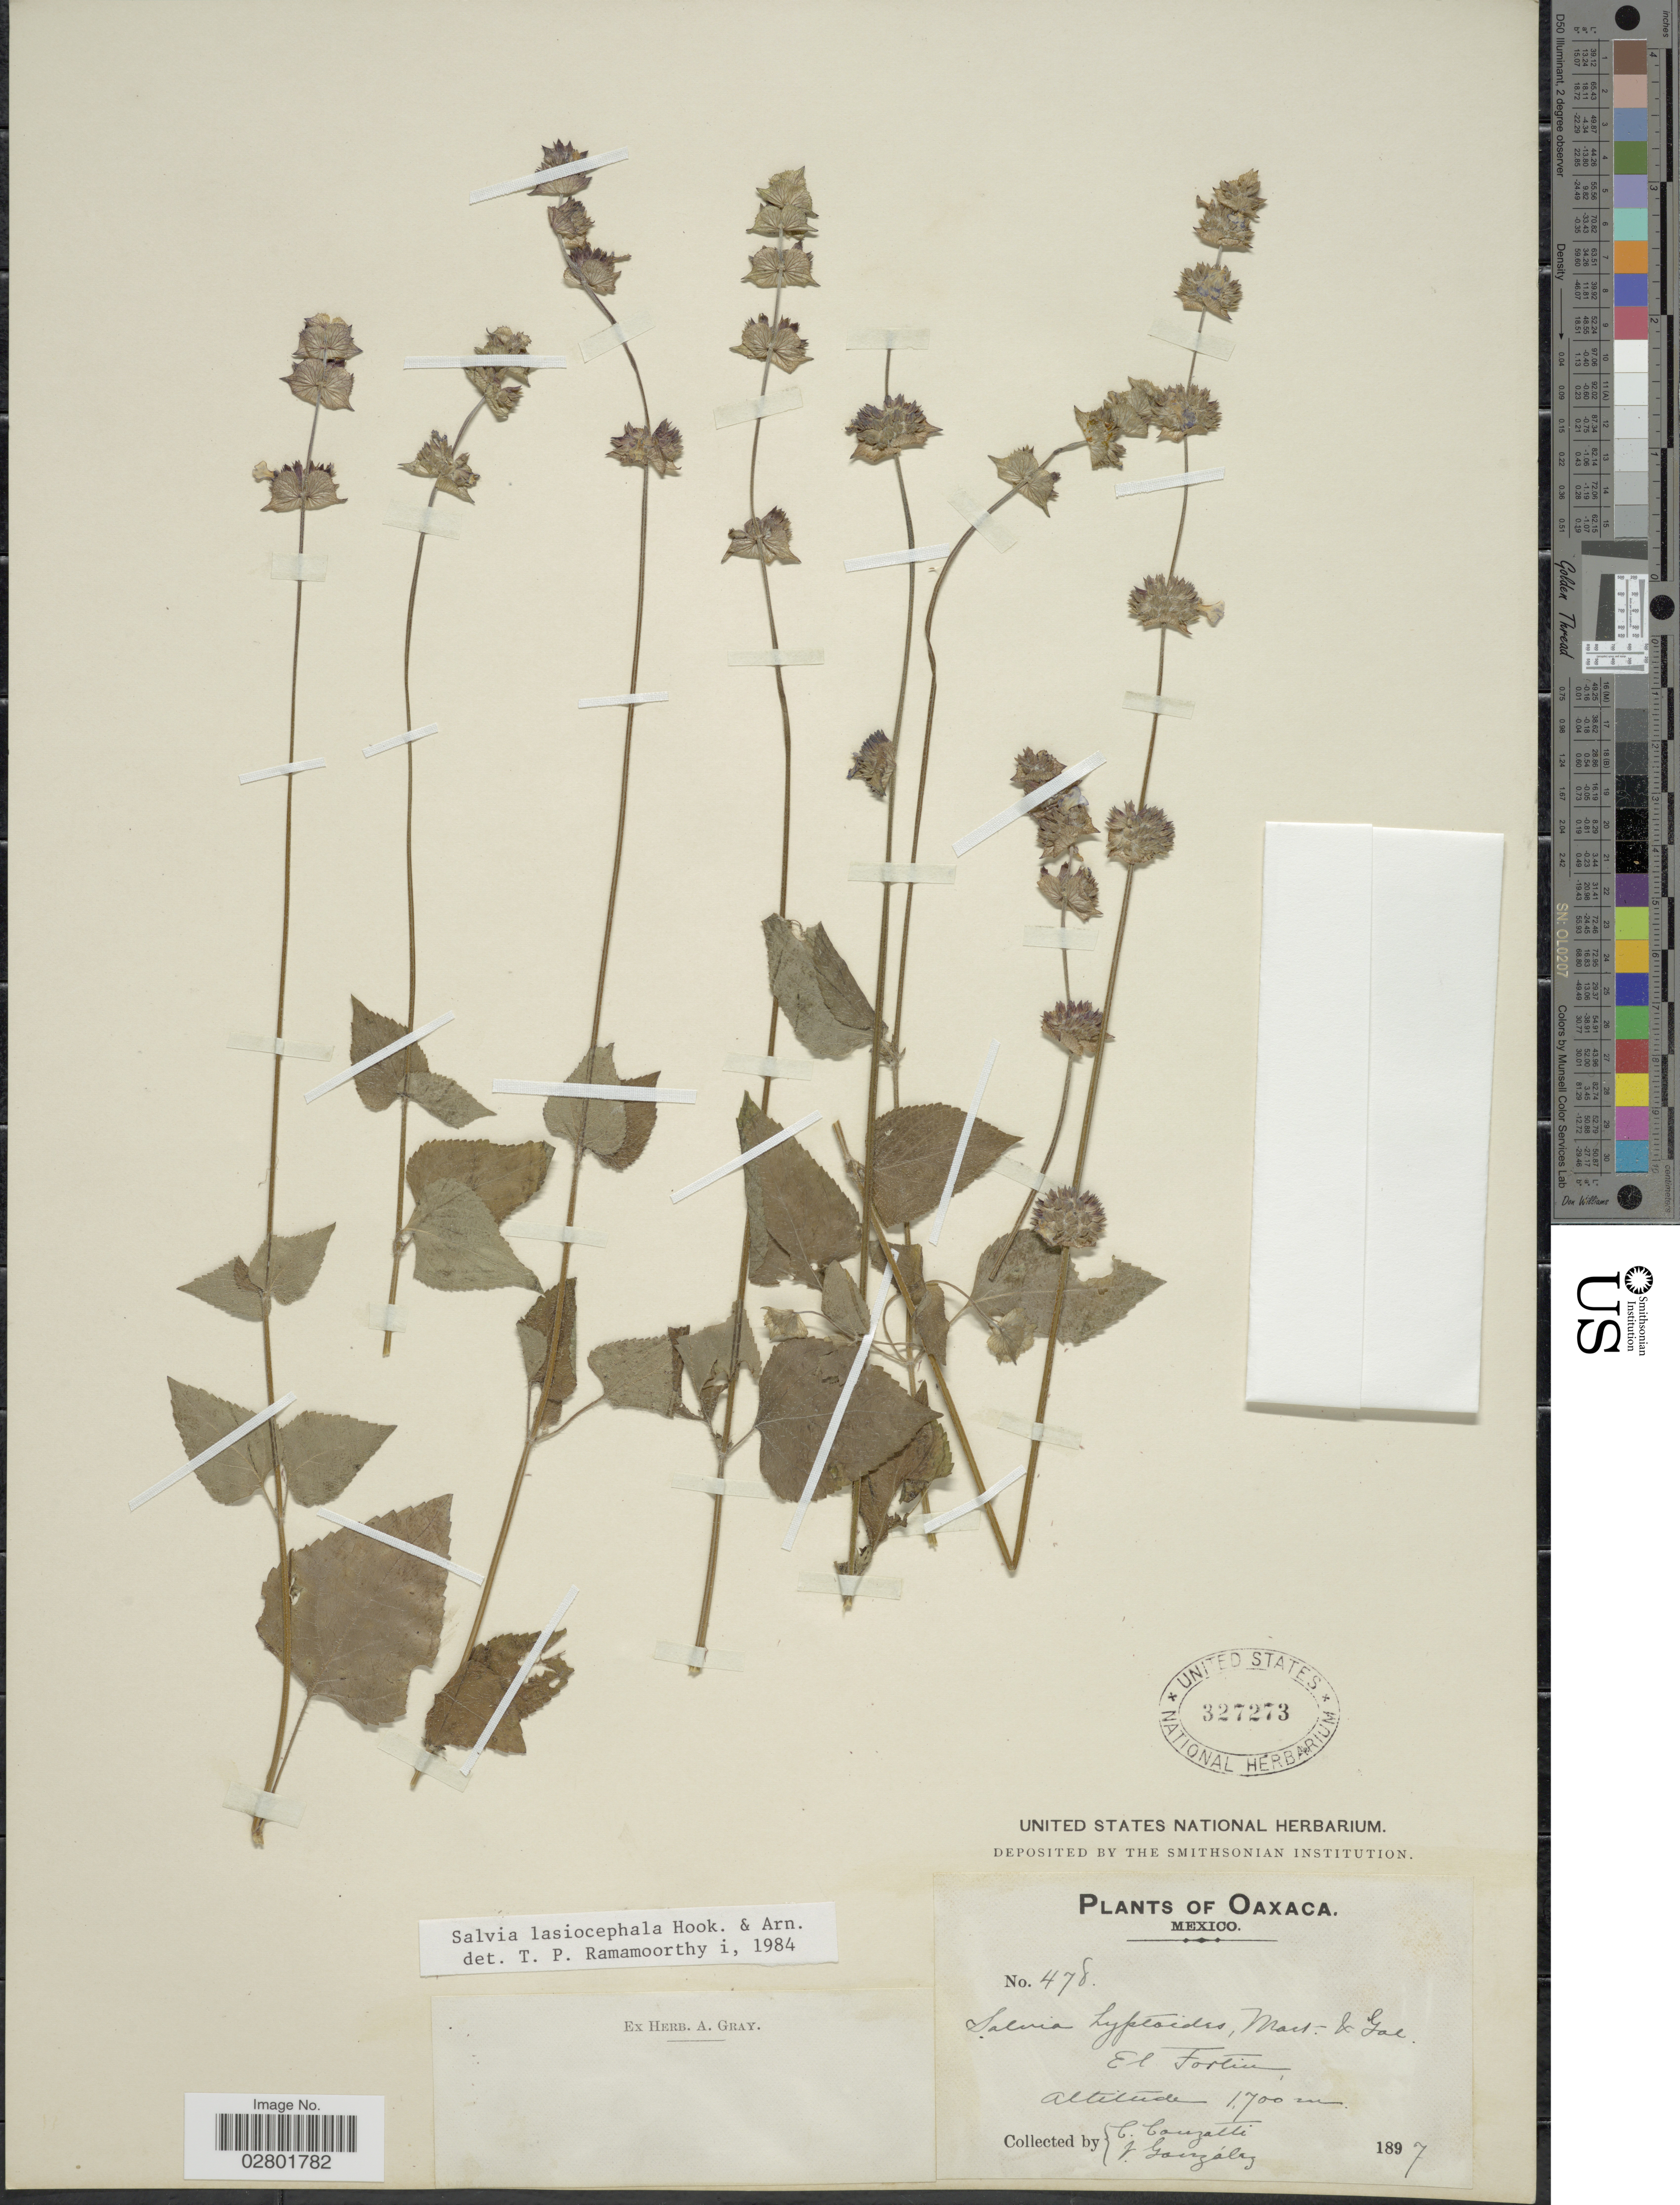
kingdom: Plantae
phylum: Tracheophyta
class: Magnoliopsida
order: Lamiales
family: Lamiaceae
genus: Salvia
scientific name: Salvia lasiocephala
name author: Hook. & Arn.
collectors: C. Conzatti & J. González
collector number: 478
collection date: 1897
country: Mexico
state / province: Oaxaca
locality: El Fortin.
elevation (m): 1700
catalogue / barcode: US 327273